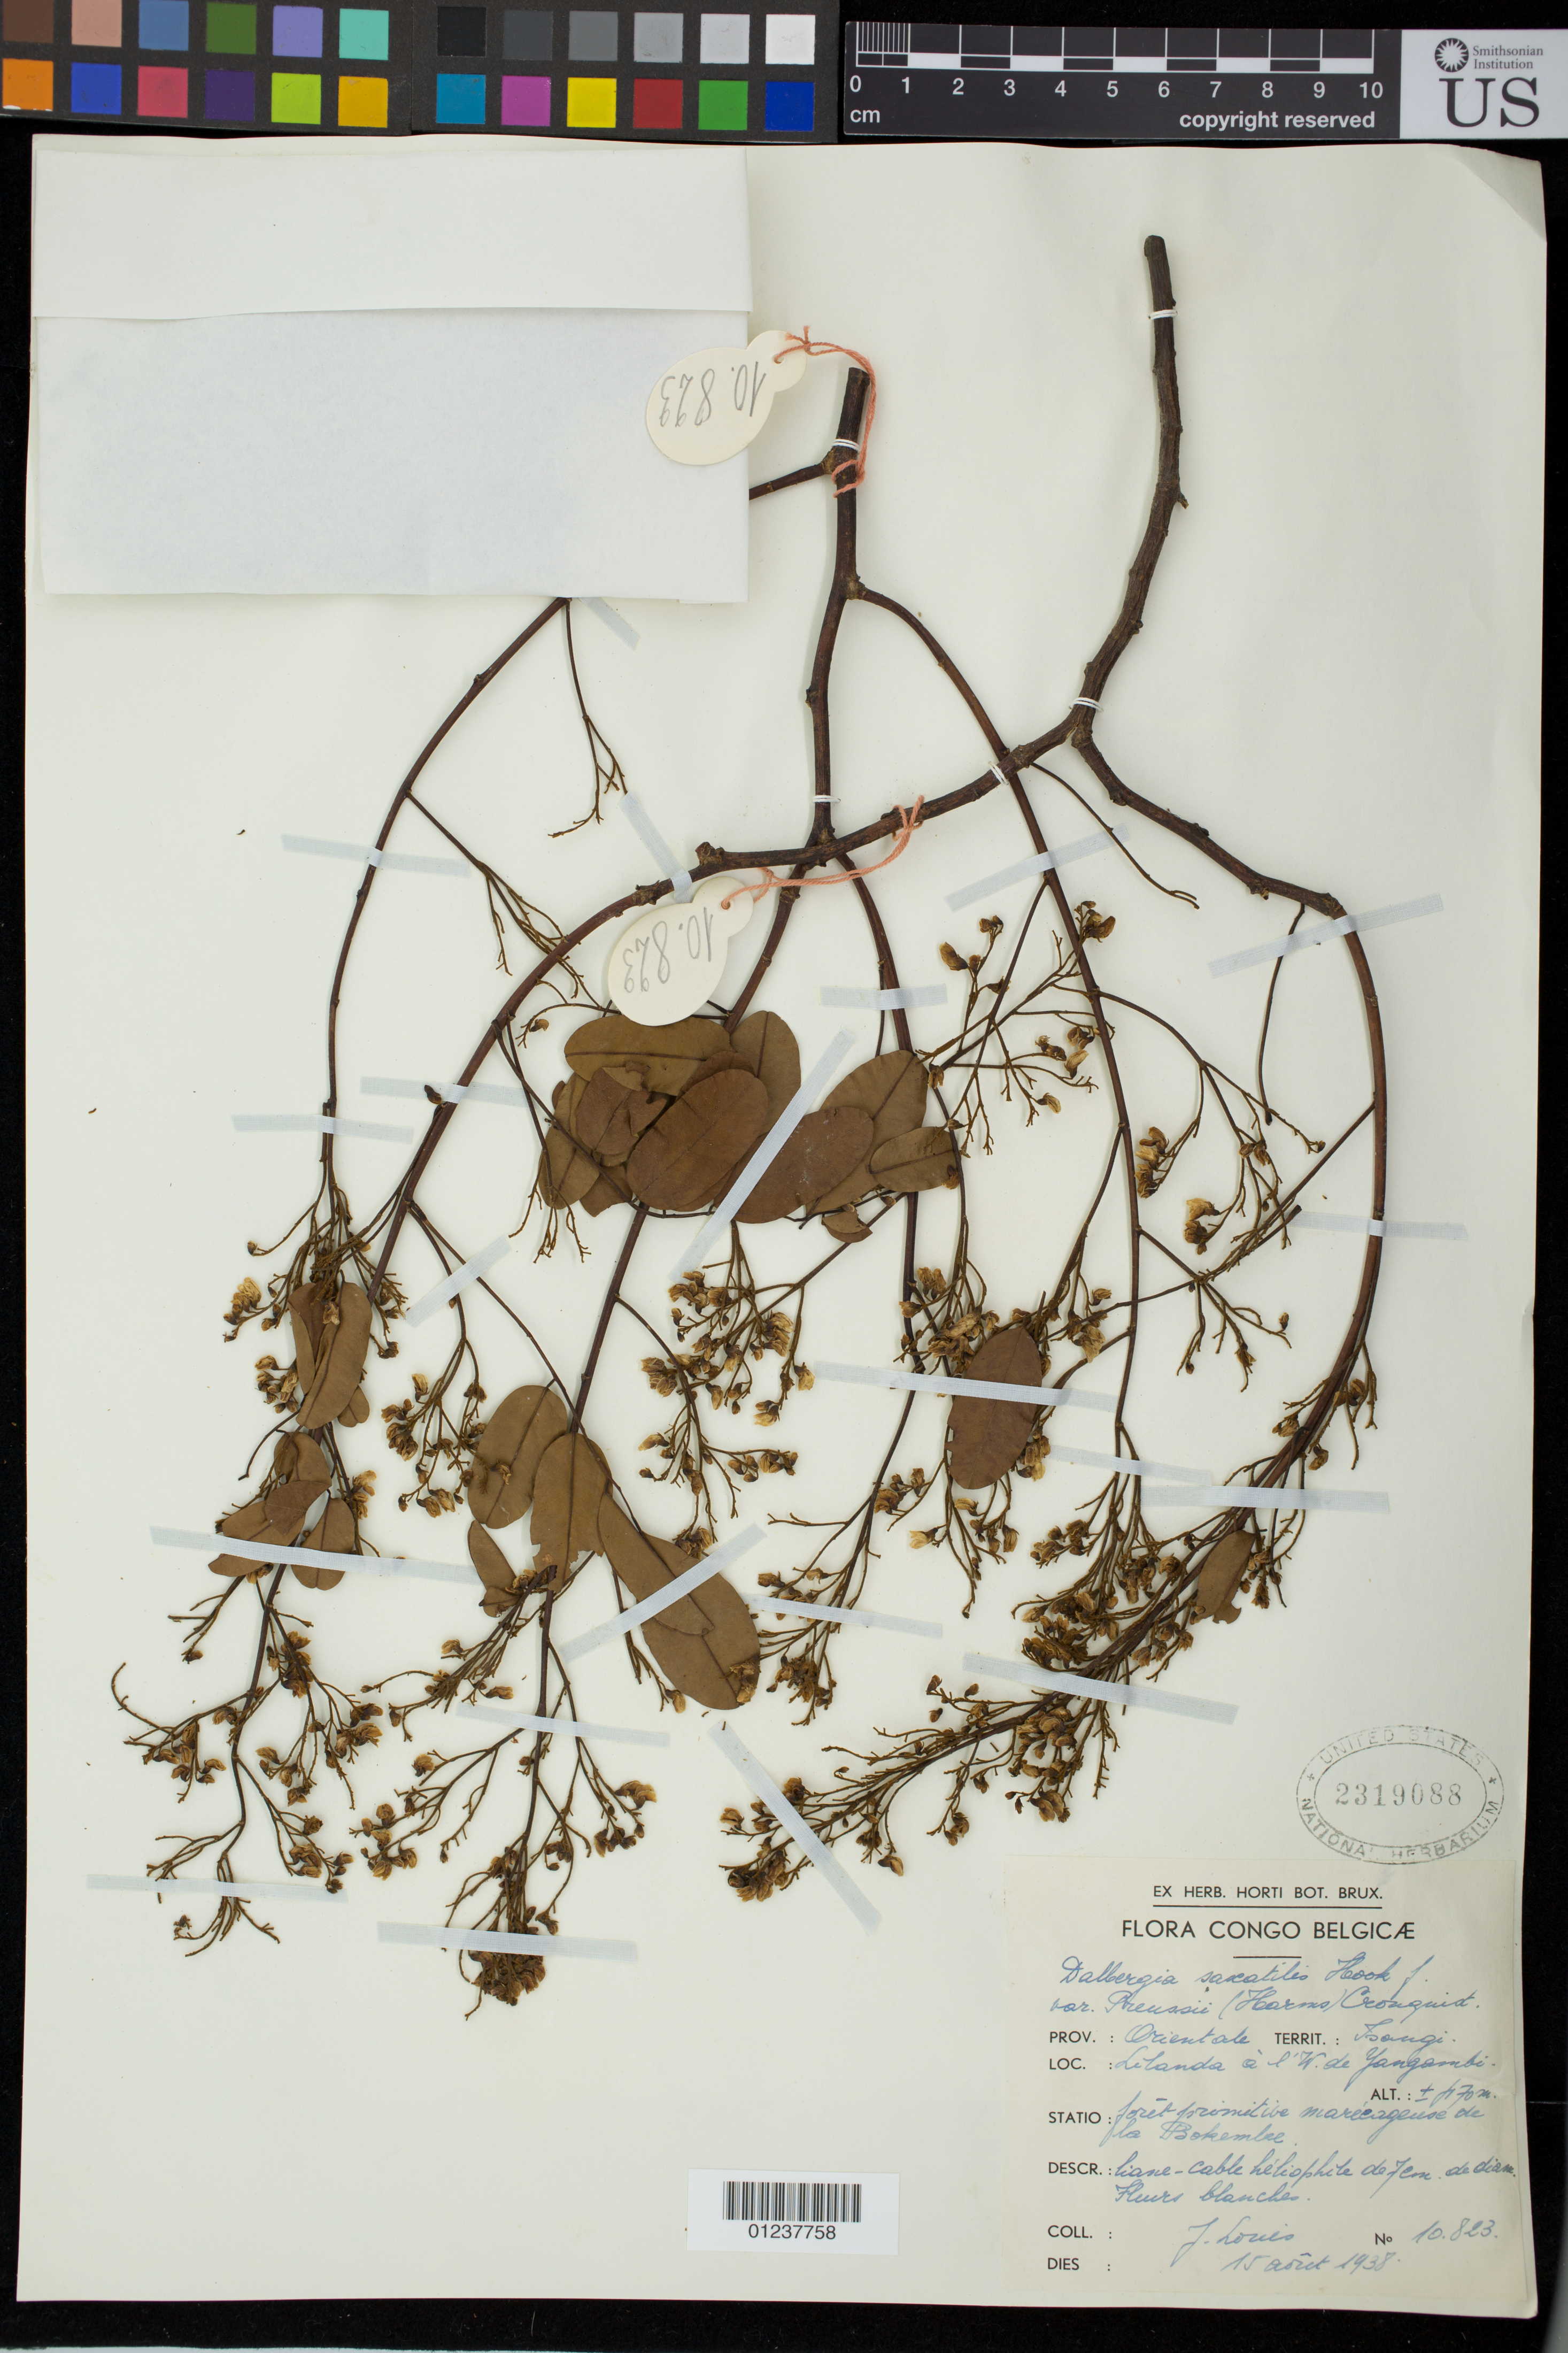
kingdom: Plantae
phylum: Tracheophyta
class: Magnoliopsida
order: Fabales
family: Fabaceae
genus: Dalbergia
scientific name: Dalbergia saxatilis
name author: Hook. f.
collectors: J. Louis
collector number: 10823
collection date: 1938-08-15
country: Congo, Democratic Republic of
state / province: Kasai-Oriental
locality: Orientale.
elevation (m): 70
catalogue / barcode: US 2319088